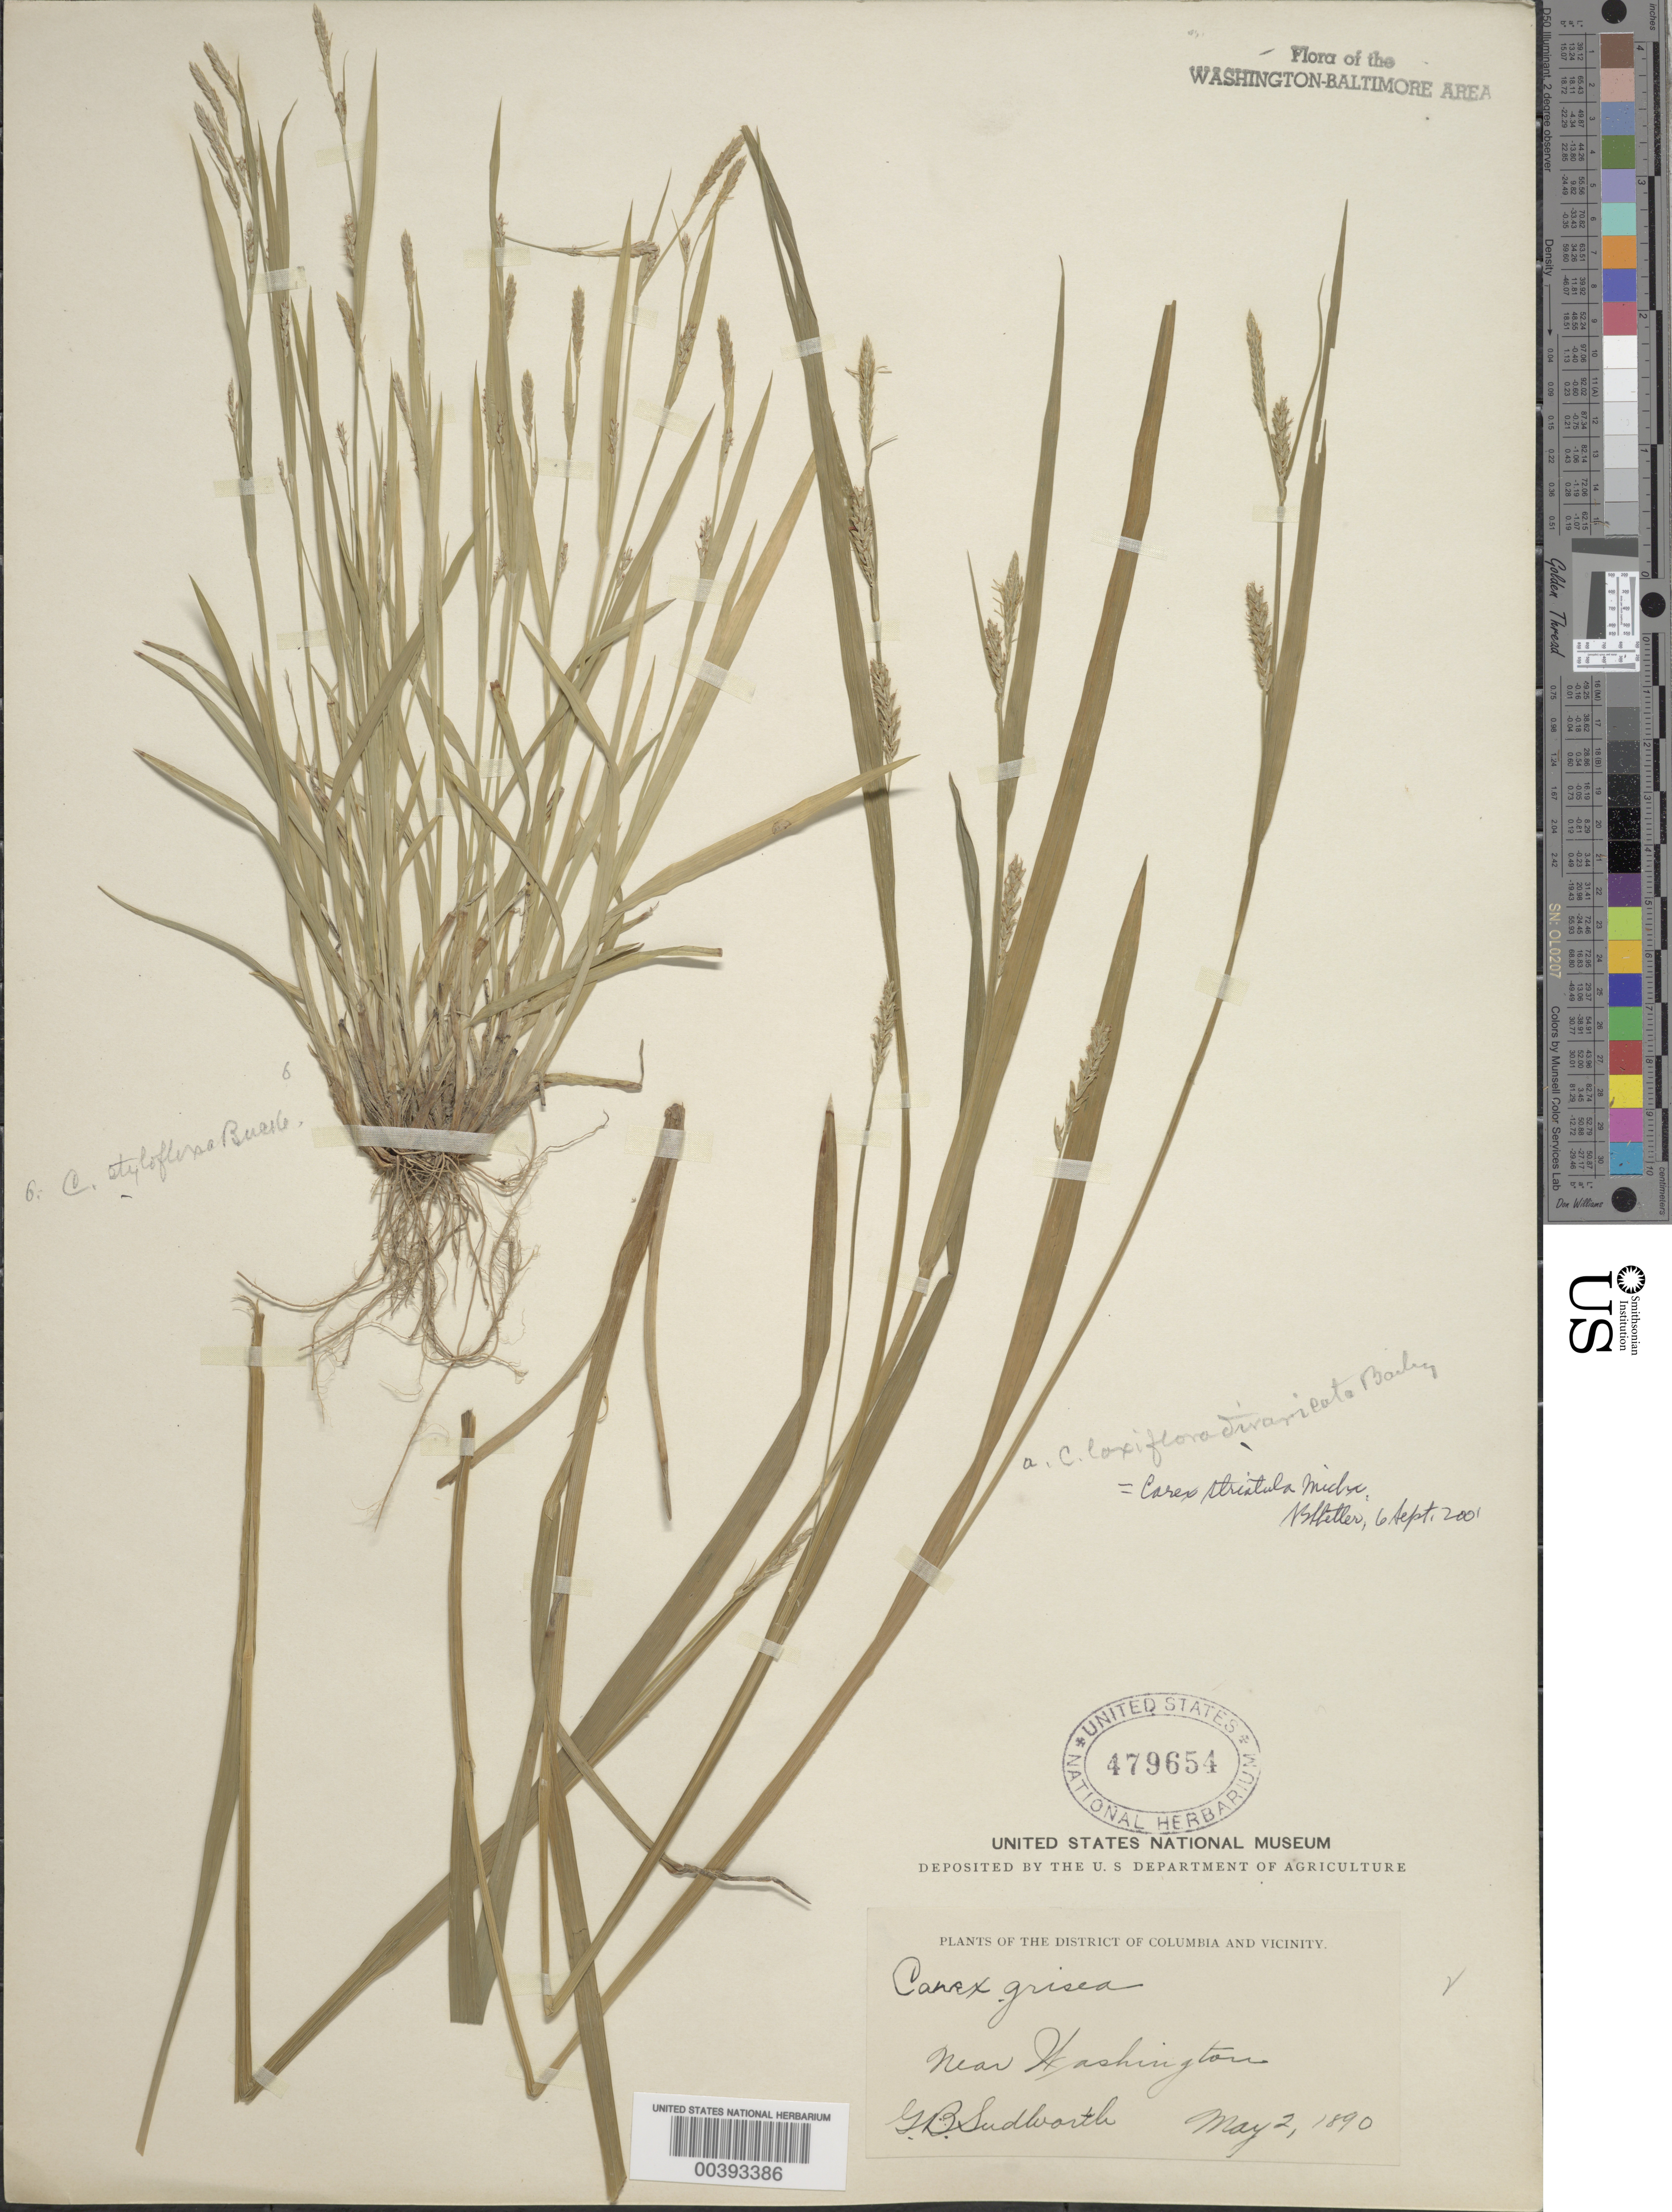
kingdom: Plantae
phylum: Tracheophyta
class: Liliopsida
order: Poales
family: Cyperaceae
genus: Carex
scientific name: Carex striatula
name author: Michx.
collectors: G. B. Sudworth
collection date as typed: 02 May 1890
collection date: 1890-05-02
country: United States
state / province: District of Columbia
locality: Washington DC Area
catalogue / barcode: US 479654